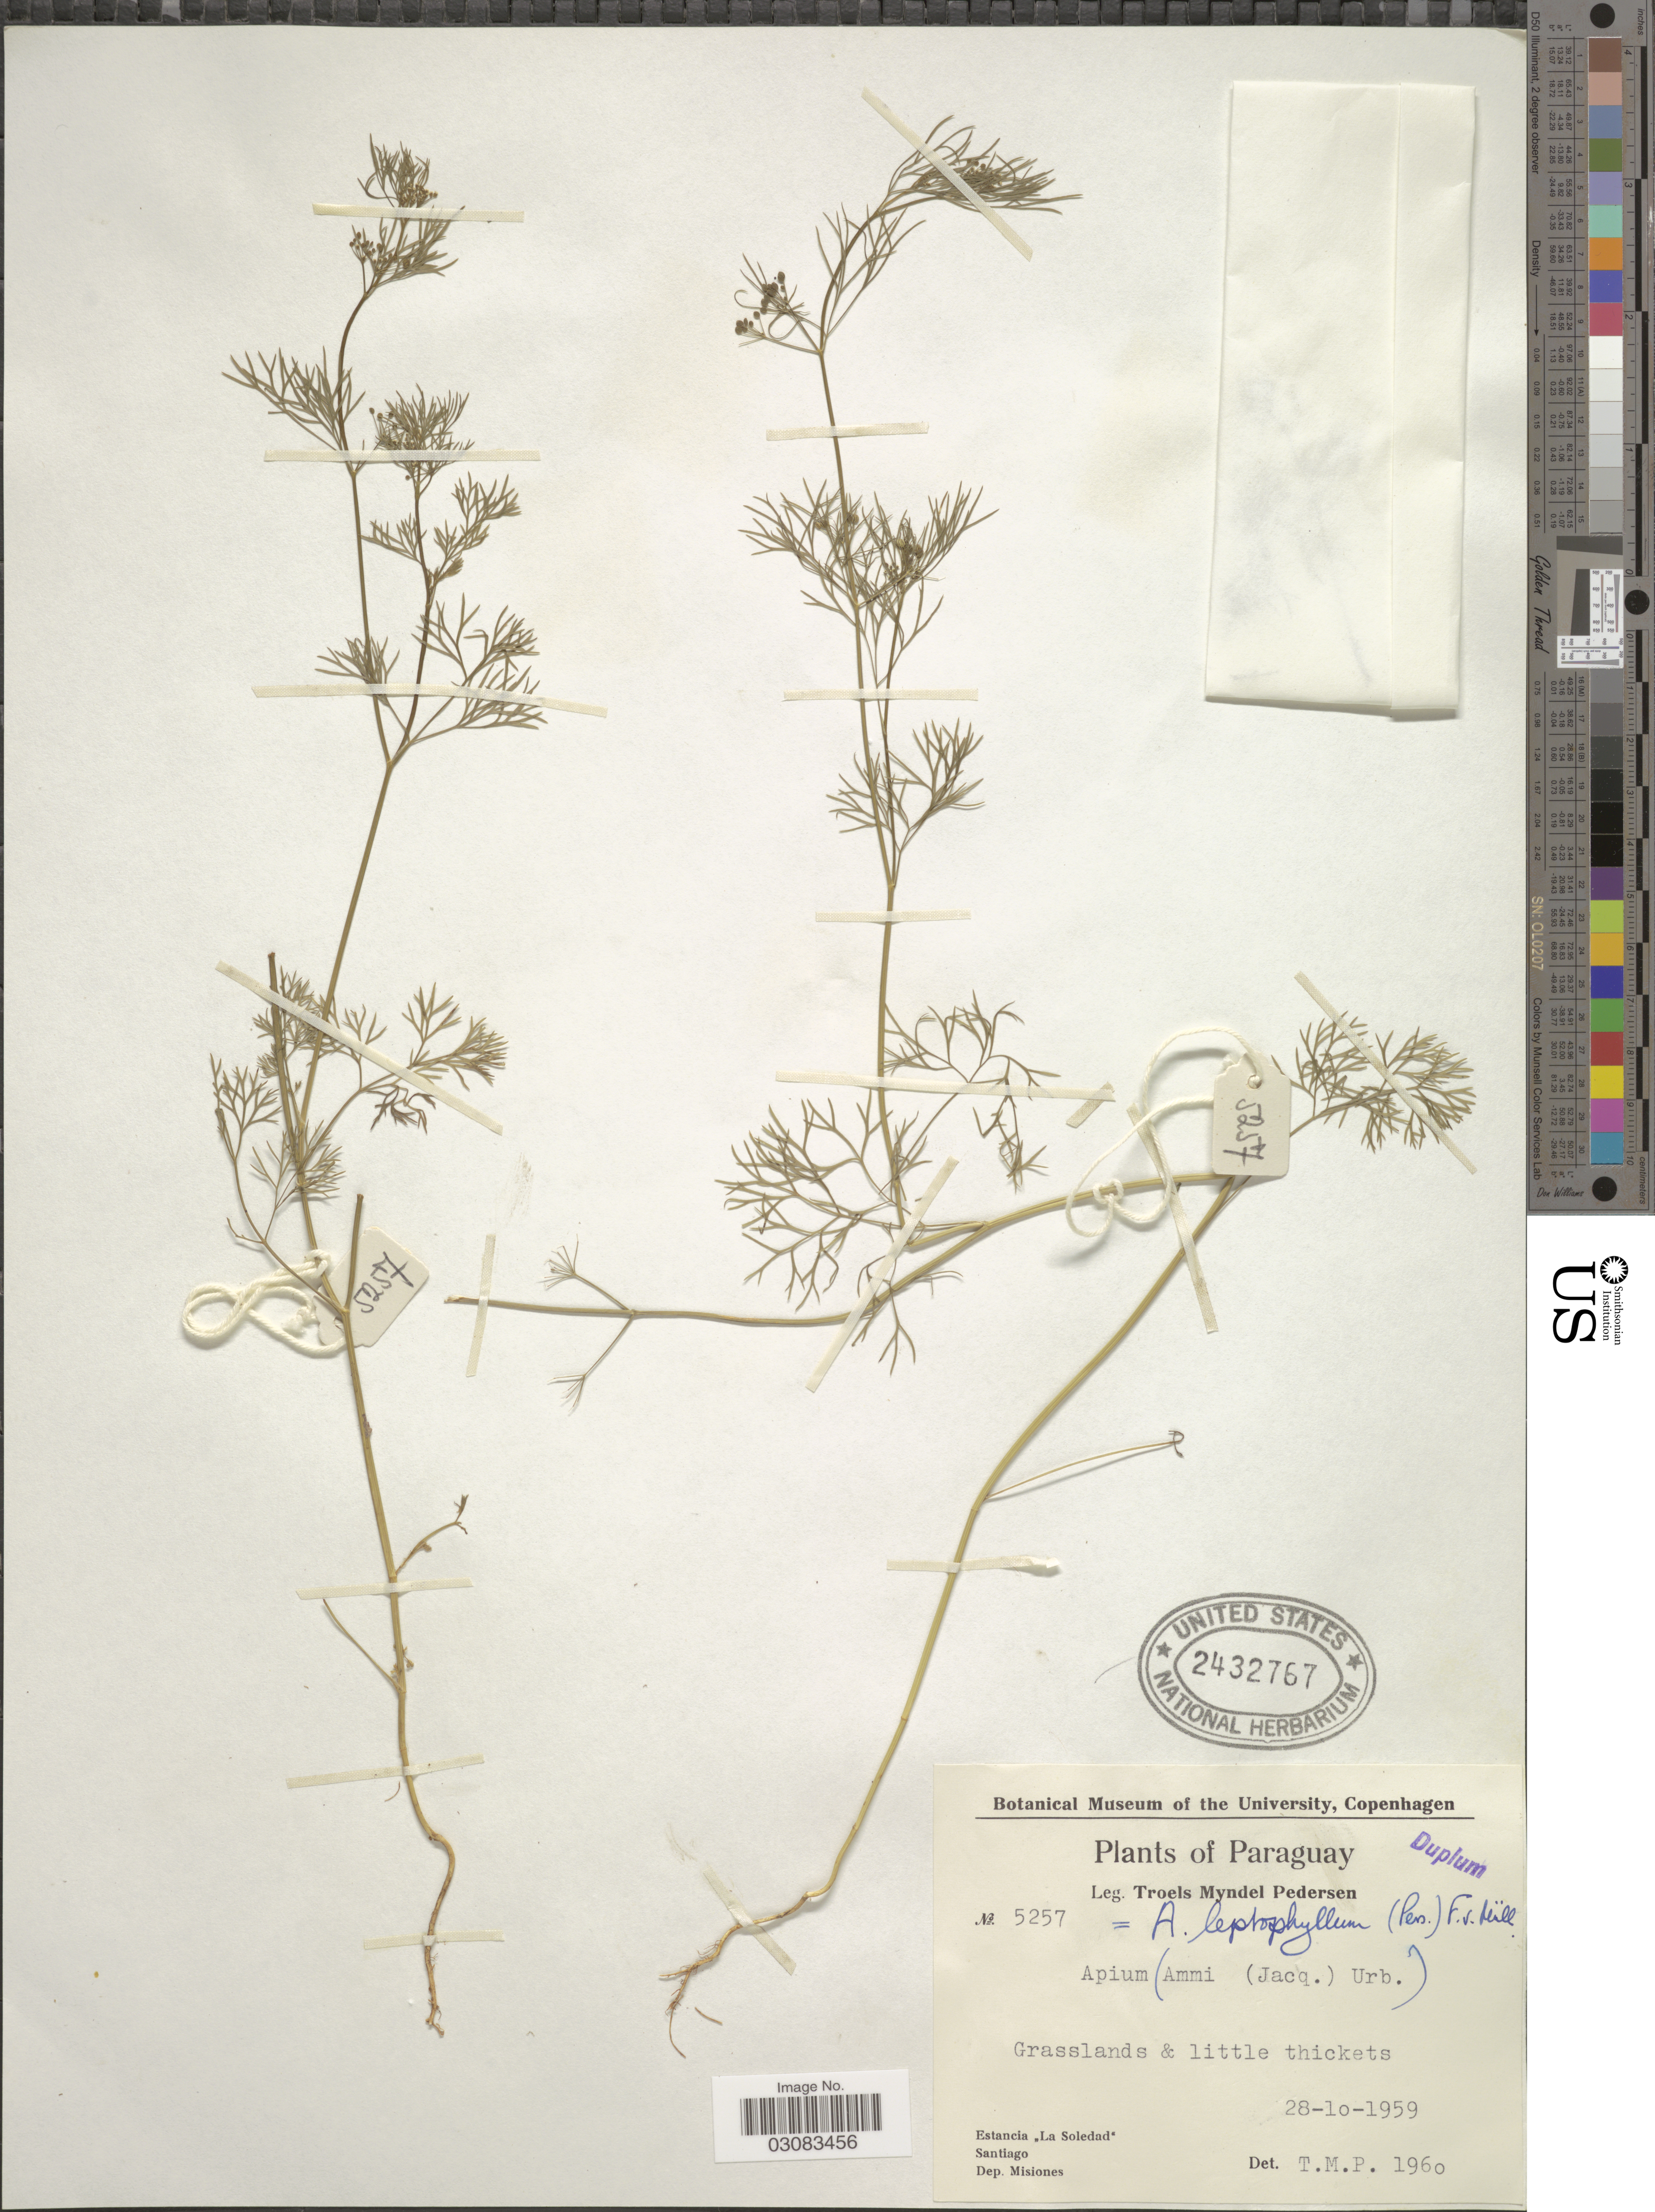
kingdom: Plantae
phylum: Tracheophyta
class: Magnoliopsida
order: Apiales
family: Apiaceae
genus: Cyclospermum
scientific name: Cyclospermum leptophyllum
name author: (Pers.) Sprague ex Britton & P. Wilson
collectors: T. Pederson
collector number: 5257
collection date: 1959-10-28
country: Paraguay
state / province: Misiones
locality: Estancia "La Soledad". Santiago. Dep. Misiones.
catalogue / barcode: US 2432767